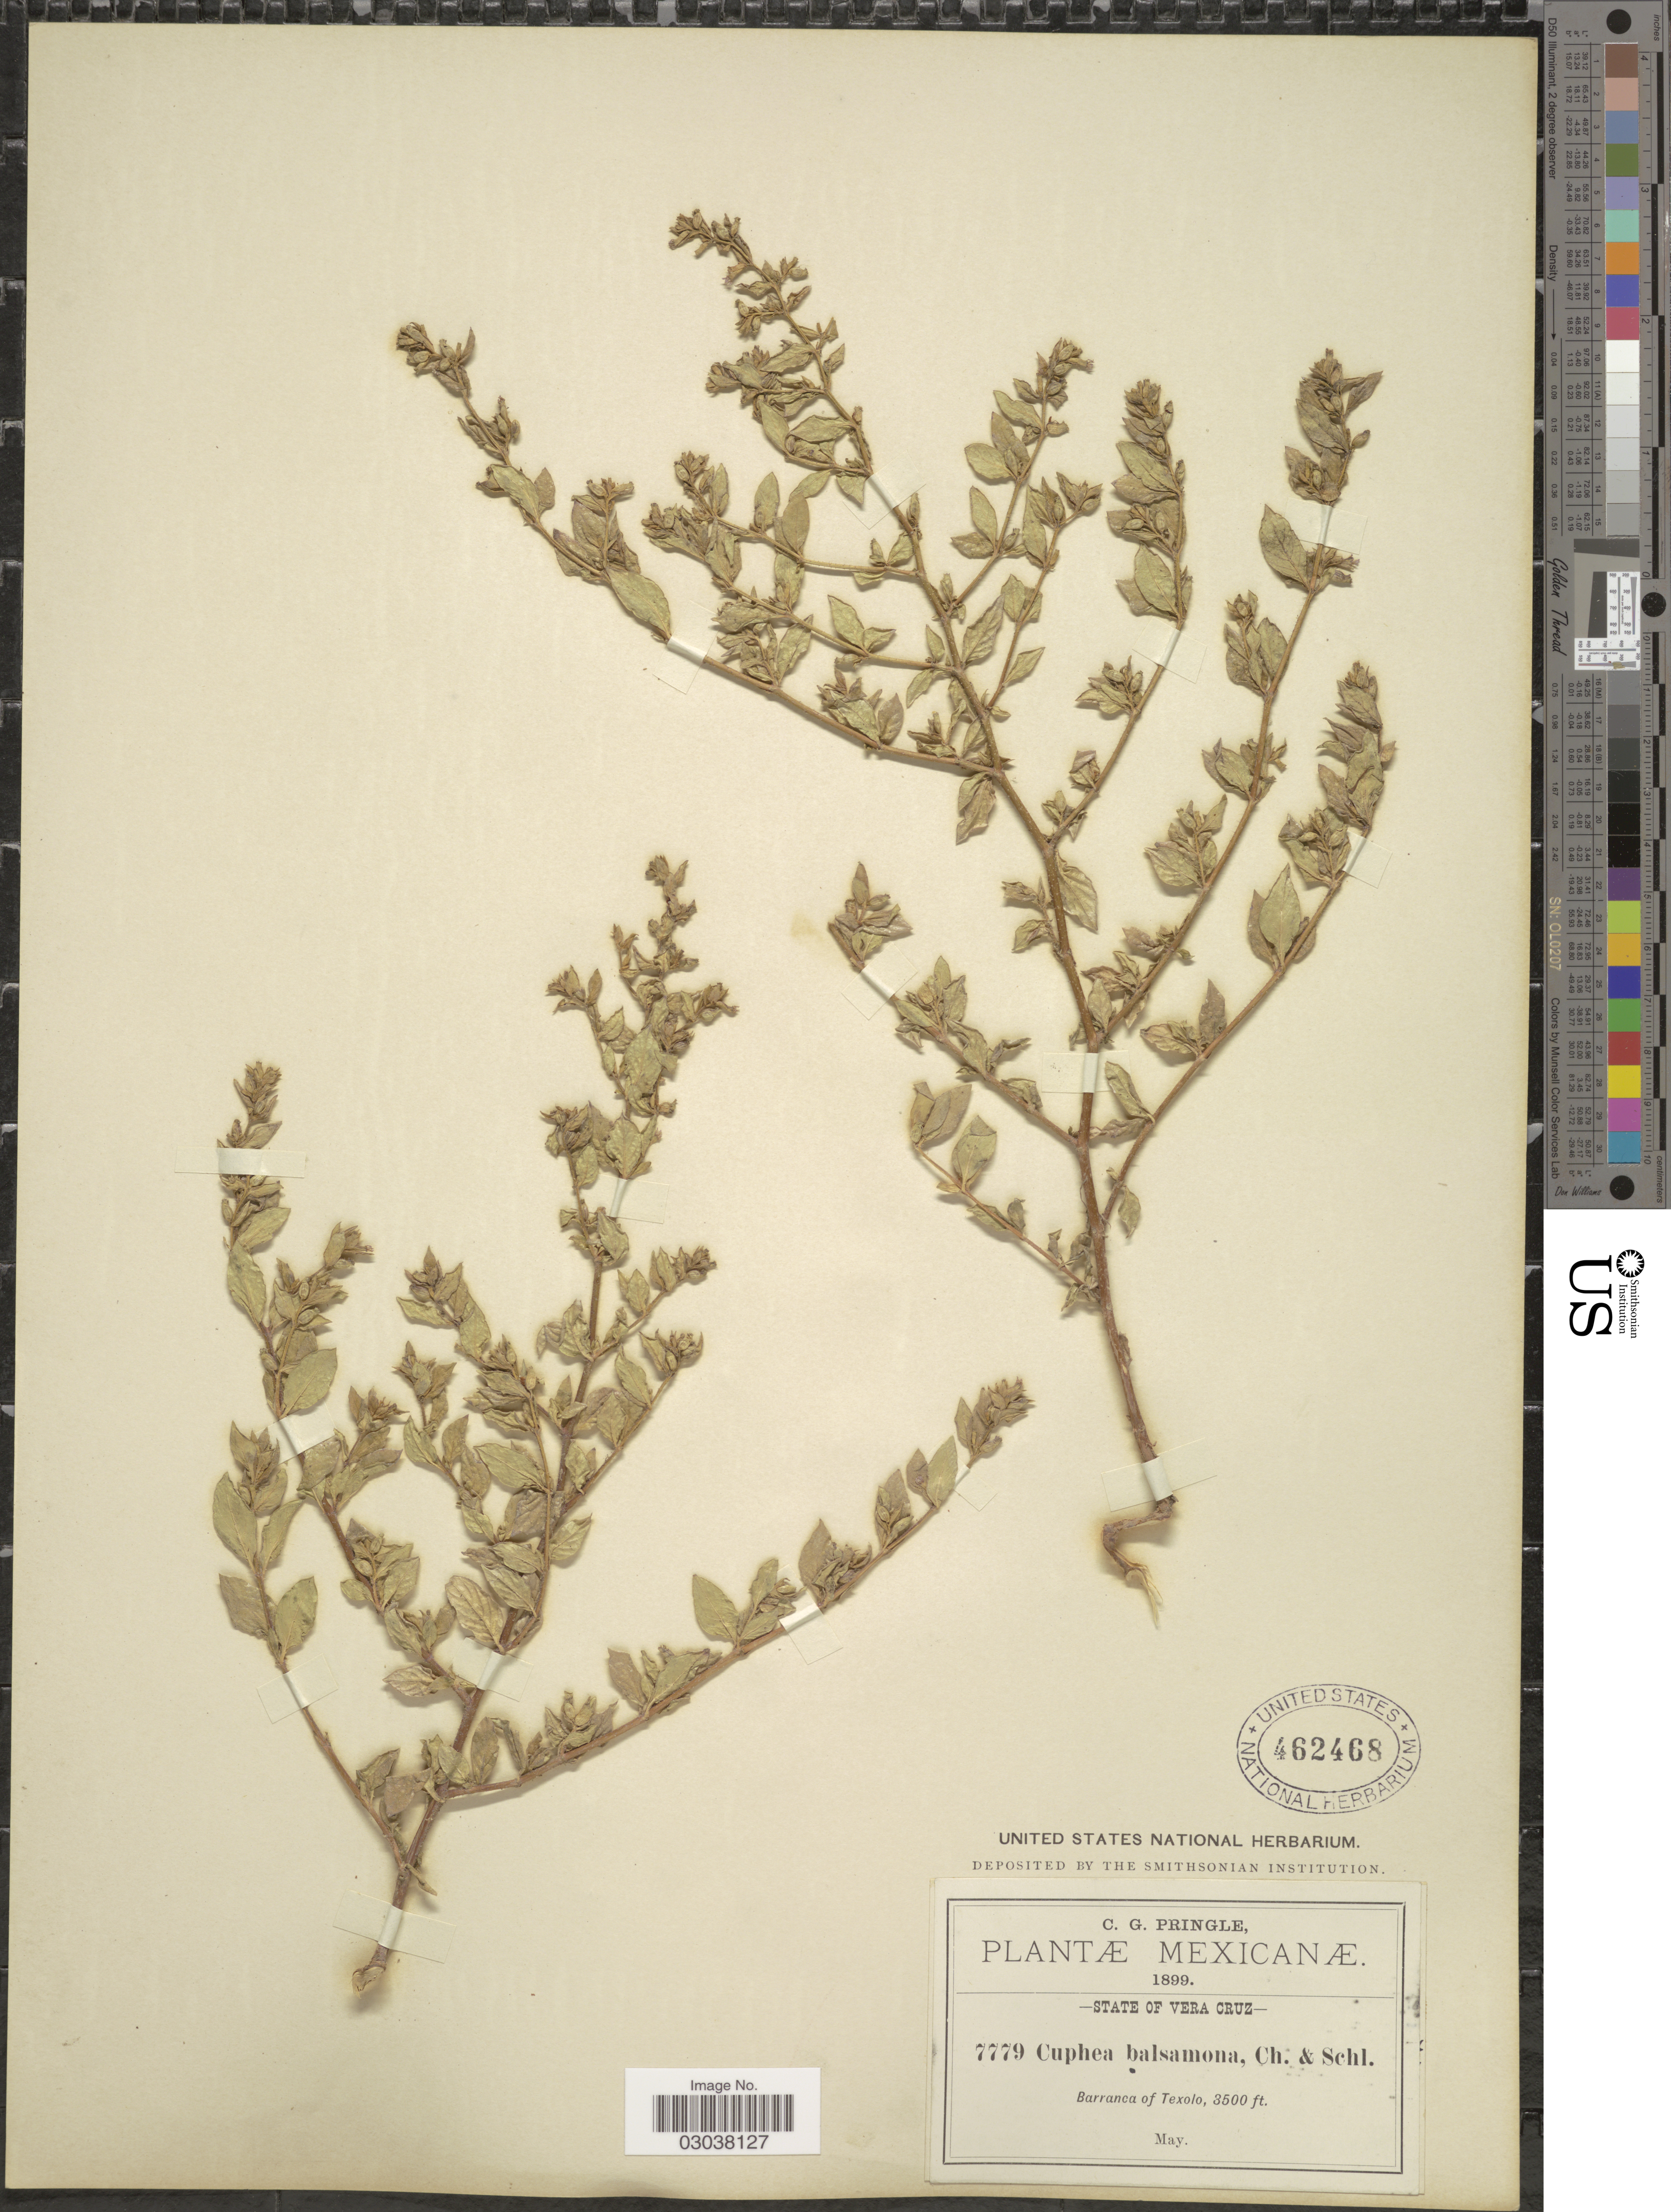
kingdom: Plantae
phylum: Tracheophyta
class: Magnoliopsida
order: Myrtales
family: Lythraceae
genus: Cuphea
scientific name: Cuphea carthagenensis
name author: (Jacq.) J.F. Macbr.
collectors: C. G. Pringle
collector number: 7779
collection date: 1899-05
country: Mexico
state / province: Veracruz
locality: State of Vera Cruz. Barranca of Texolo.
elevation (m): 1067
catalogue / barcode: US 462468